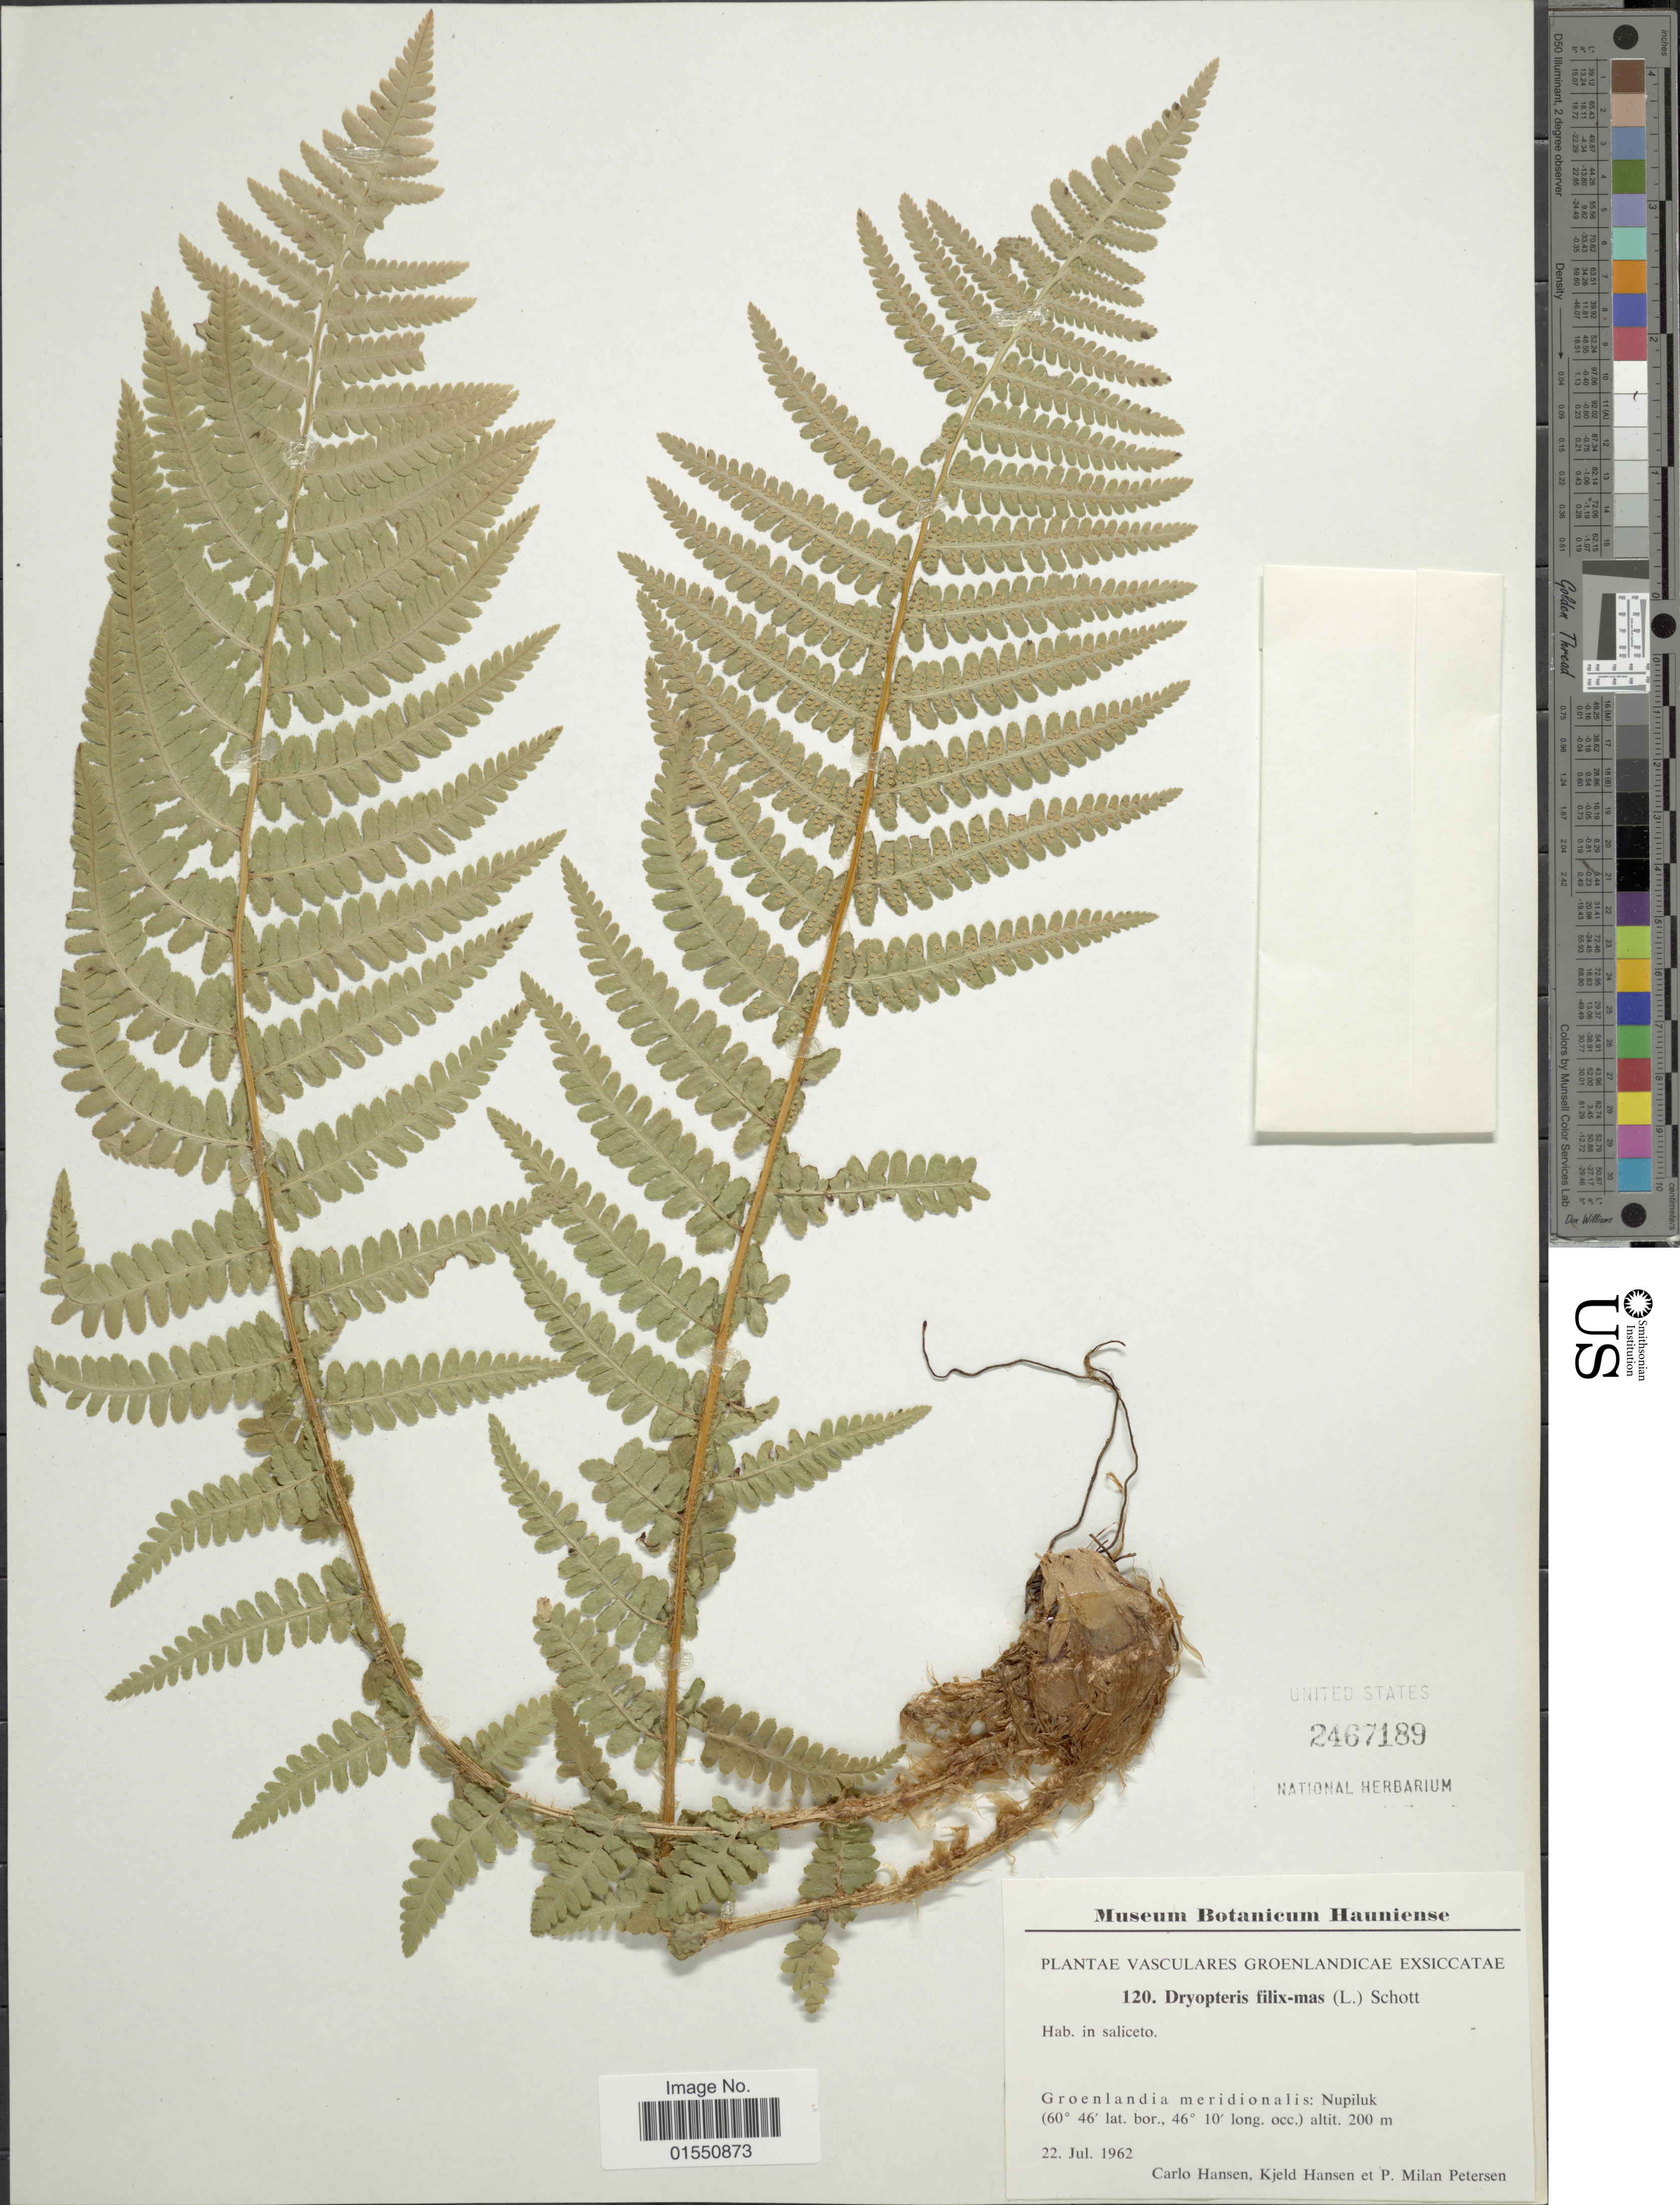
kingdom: Plantae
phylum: Tracheophyta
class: Polypodiopsida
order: Polypodiales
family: Dryopteridaceae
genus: Dryopteris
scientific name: Dryopteris filix-mas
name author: (L.) Schott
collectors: C. Hansen, K. Hansen & P. Petersen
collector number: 120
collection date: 1962-07-22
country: Greenland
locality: Groenlandia meridionalis: Nupiluk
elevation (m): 200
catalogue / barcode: US 2467189